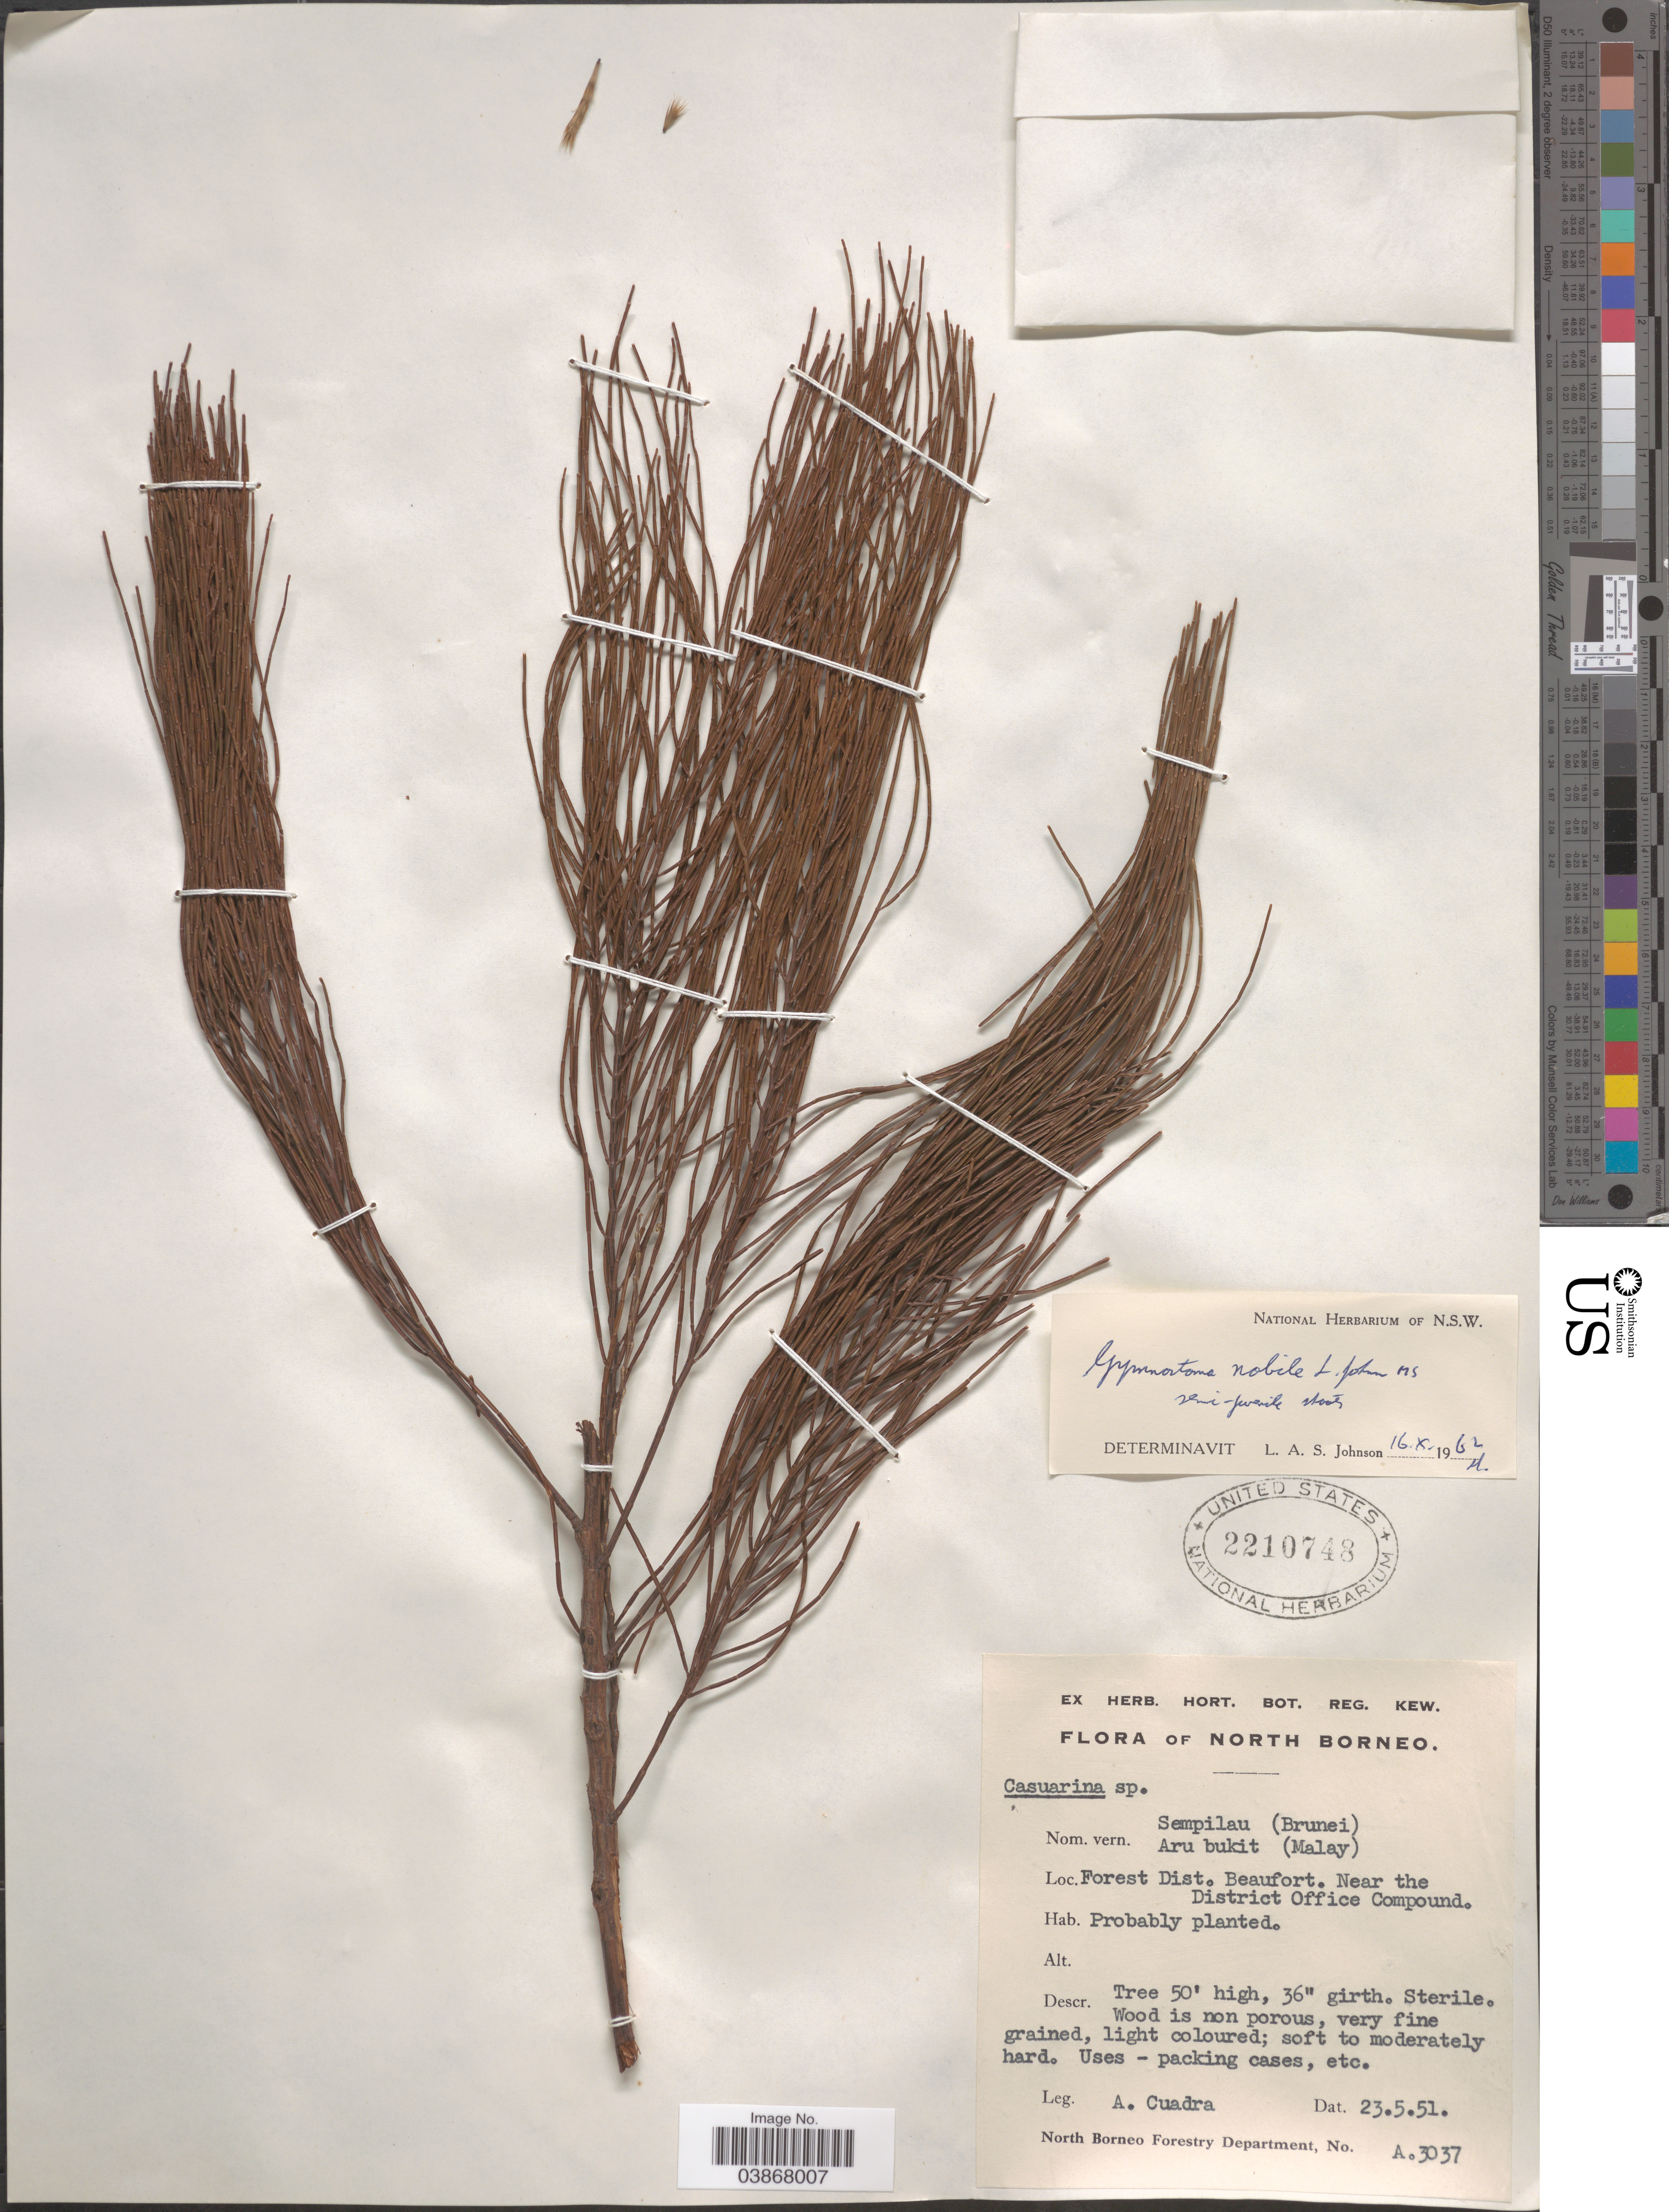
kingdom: Plantae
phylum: Tracheophyta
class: Magnoliopsida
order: Fagales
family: Casuarinaceae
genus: Gymnostoma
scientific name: Gymnostoma nobile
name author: (Whitmore) L.A.S. Johnson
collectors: A. Cuadra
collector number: A 3037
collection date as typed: Transcribed d/m/y: 23/5/51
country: Malaysia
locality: North Borneo. Forest Dist. Beaufort. Near the District Office Compound.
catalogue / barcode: US 2210748